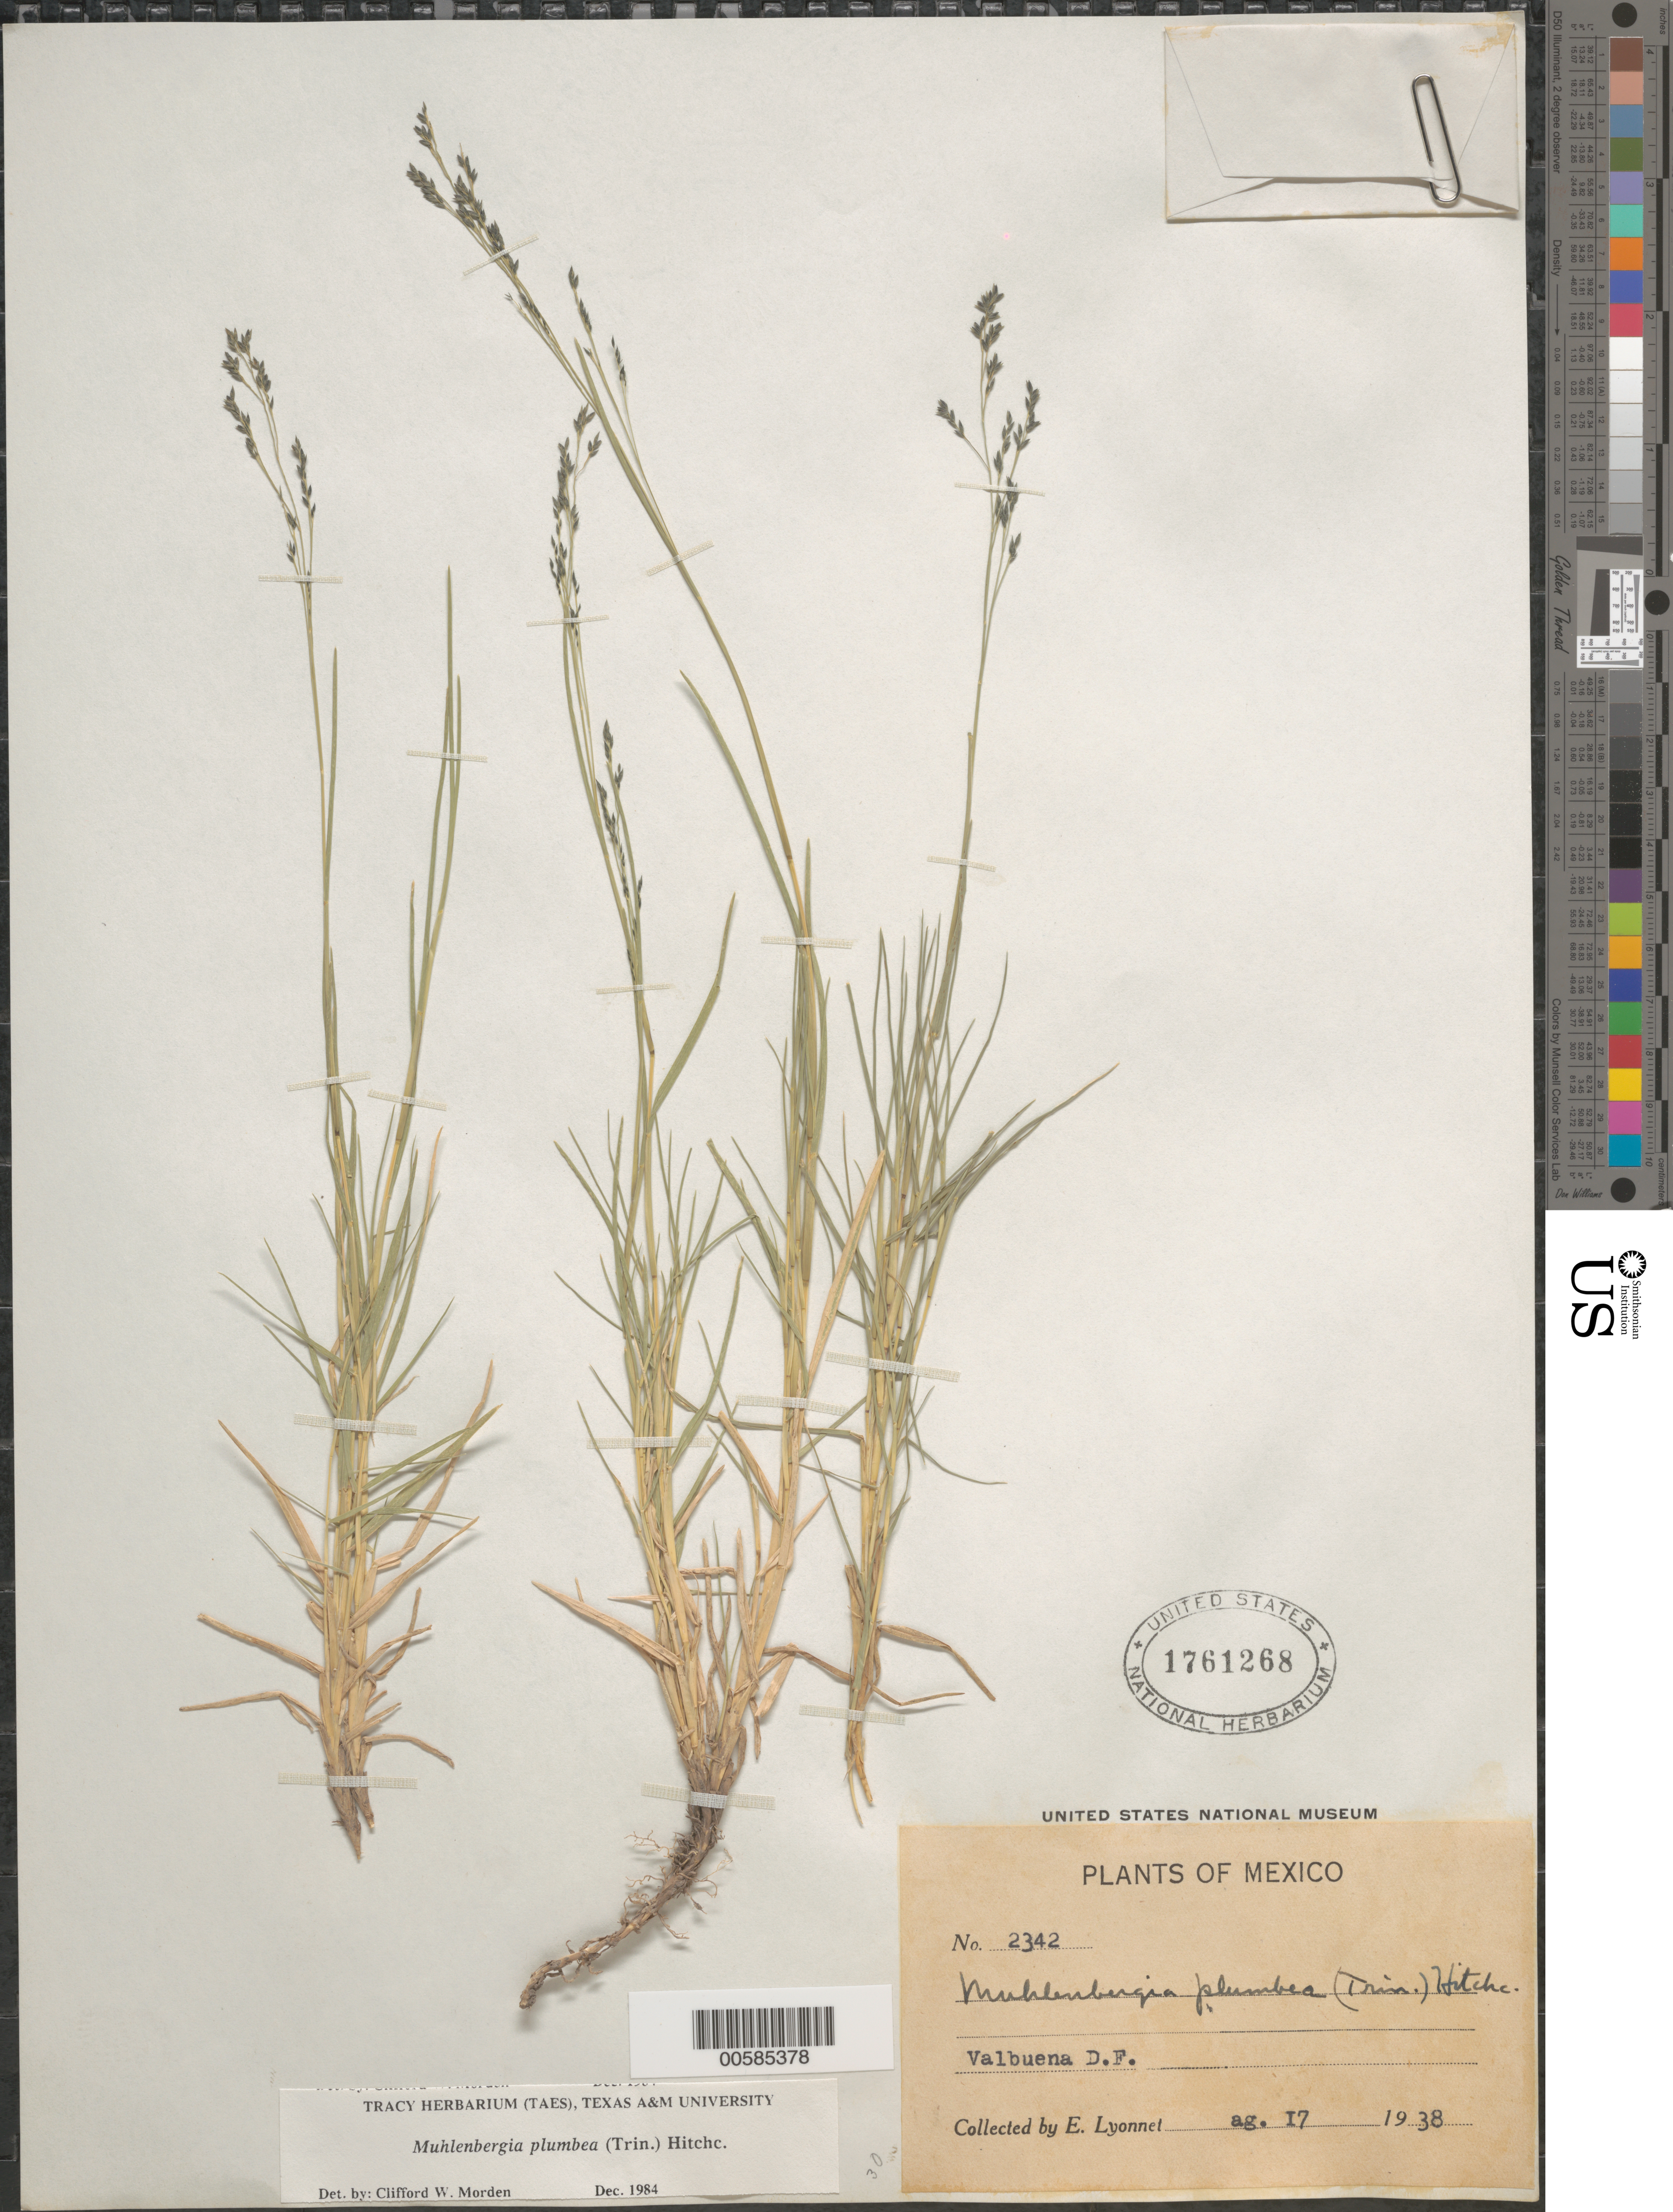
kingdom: Plantae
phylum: Tracheophyta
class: Liliopsida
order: Poales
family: Poaceae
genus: Muhlenbergia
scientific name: Muhlenbergia plumbea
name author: (Trin.) Hitchc.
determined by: Morden, C. W.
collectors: Bro. E. Lyonnet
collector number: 2342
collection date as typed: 17 Aug 1938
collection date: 1938-08-17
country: Mexico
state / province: Distrito Federal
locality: Valbuena.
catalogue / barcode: US 1761268